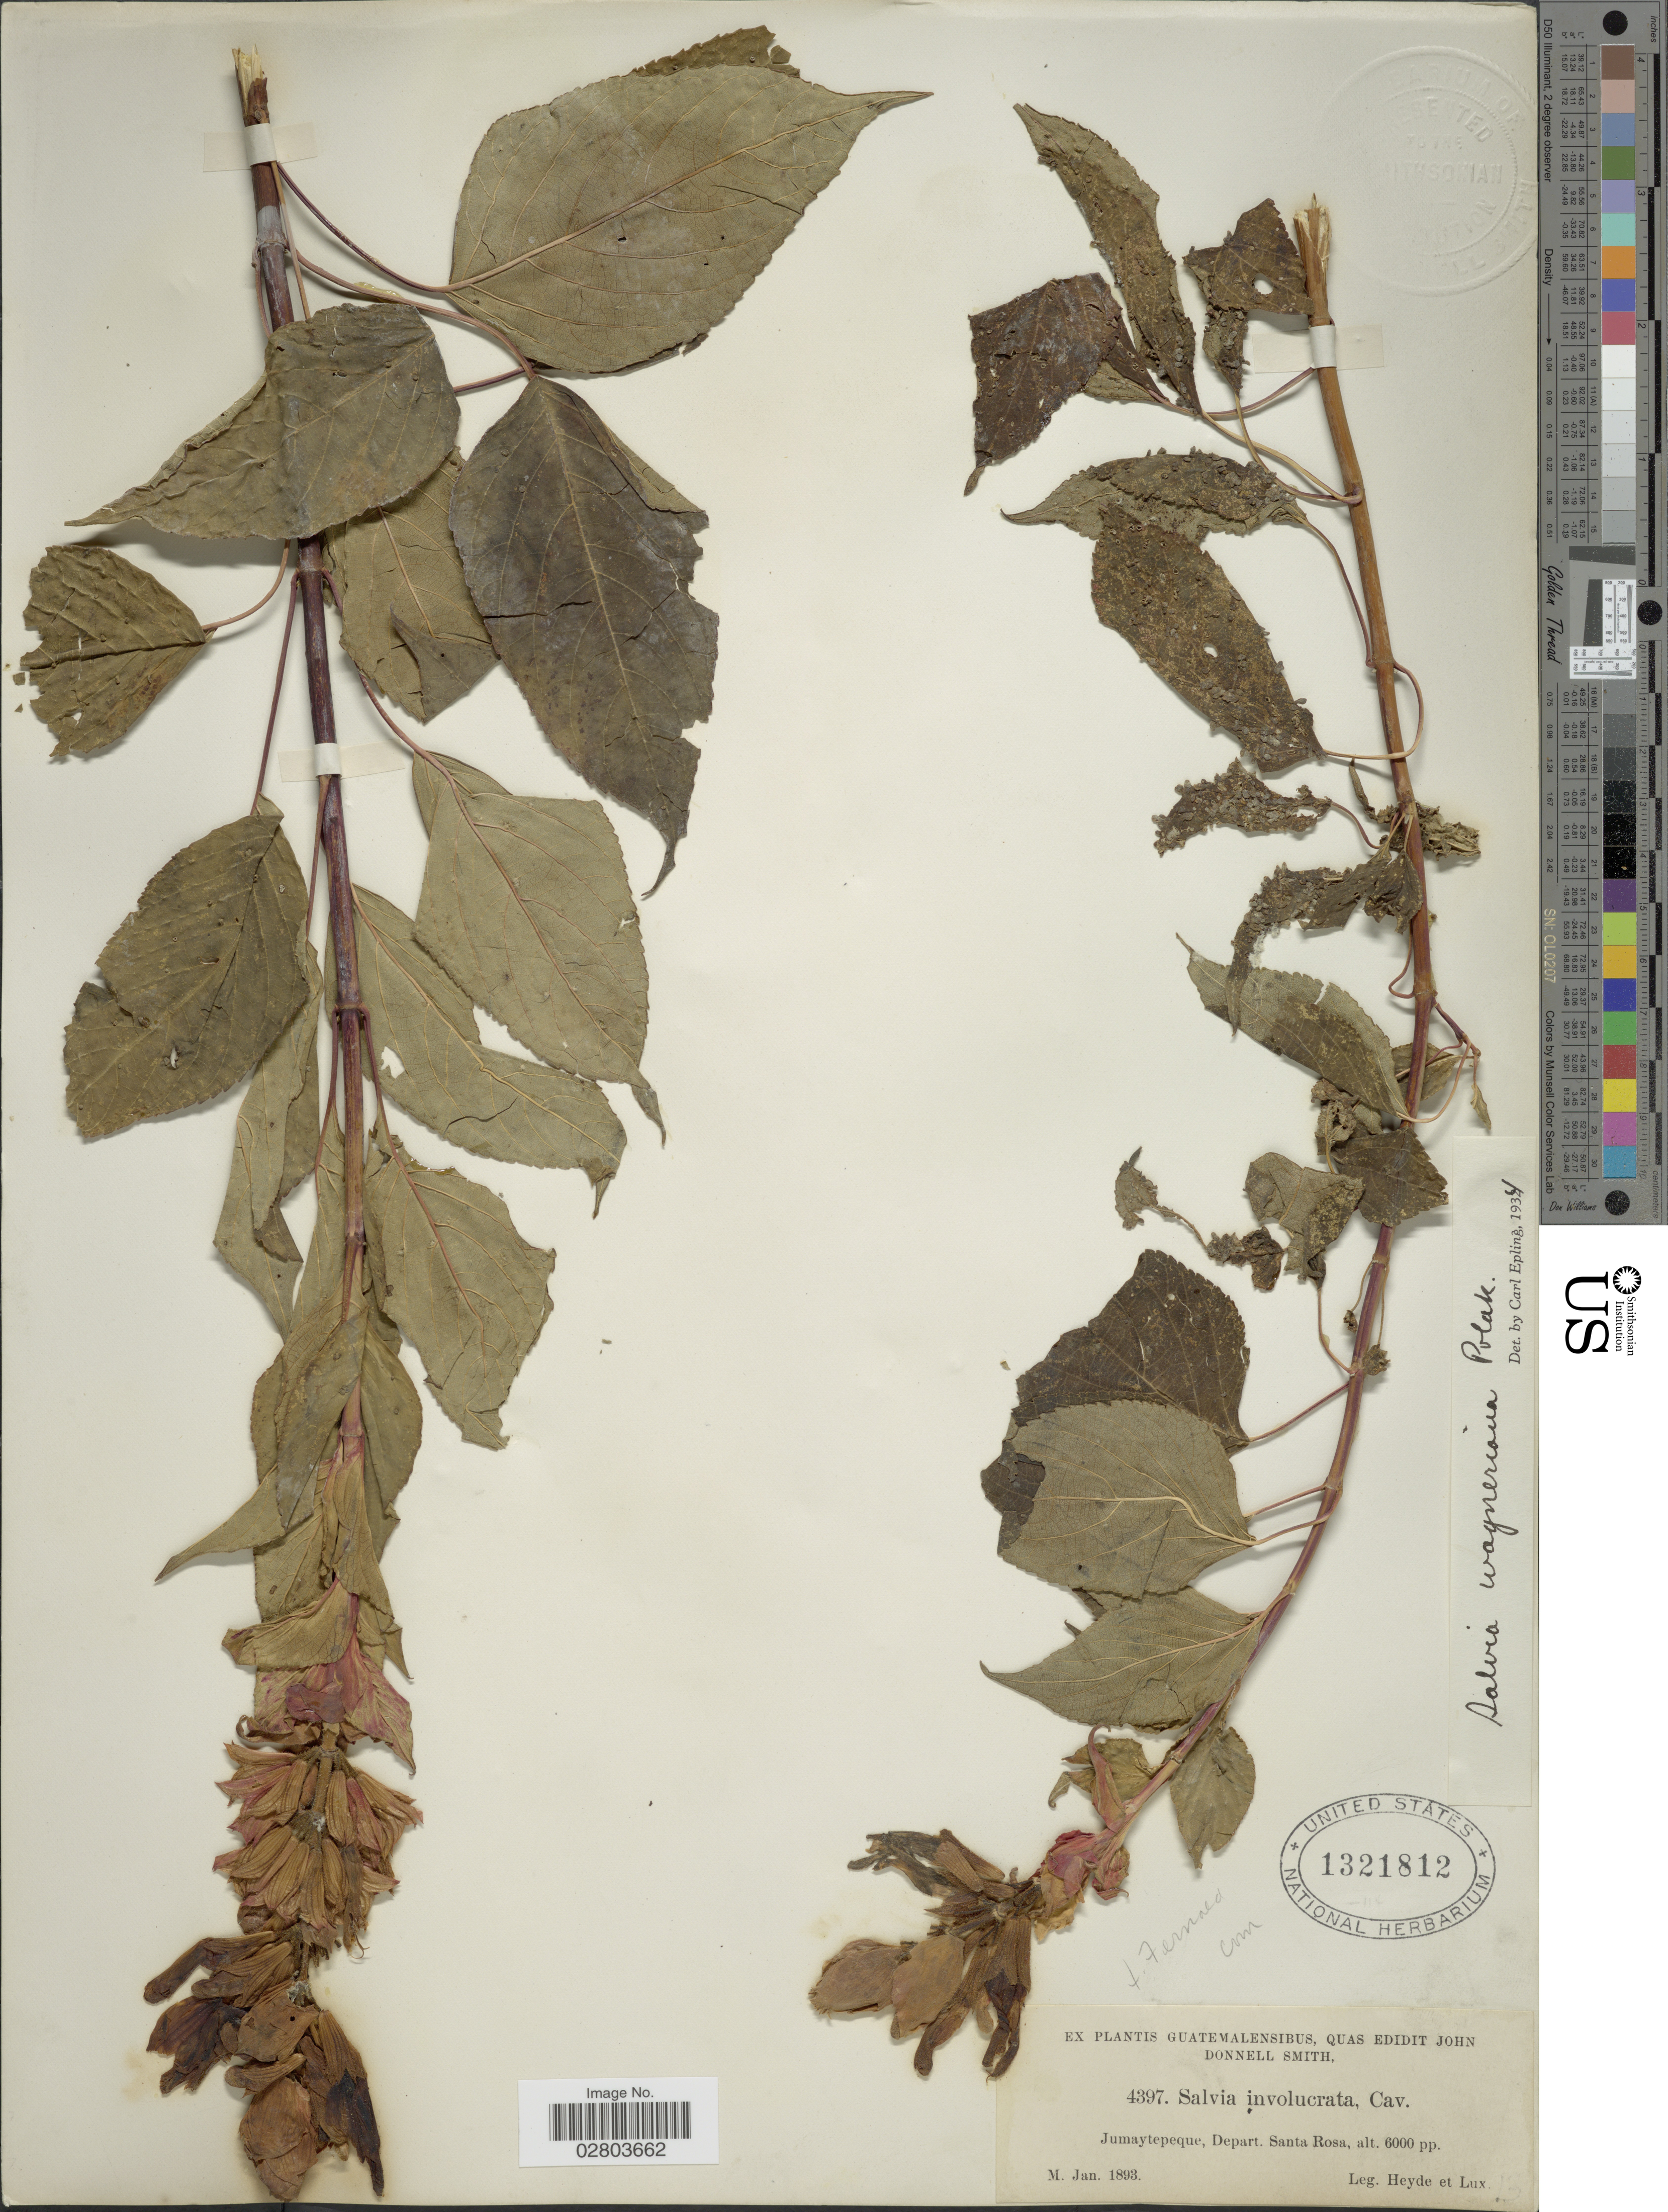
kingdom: Plantae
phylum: Tracheophyta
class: Magnoliopsida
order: Lamiales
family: Lamiaceae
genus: Salvia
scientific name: Salvia wagneriana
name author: Pol.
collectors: Heyde & Lux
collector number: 4397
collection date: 1893-01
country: Guatemala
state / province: Santa Rosa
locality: Jumaytepeque, Depart. Santa Rosa.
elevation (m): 1829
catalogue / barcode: US 1321812